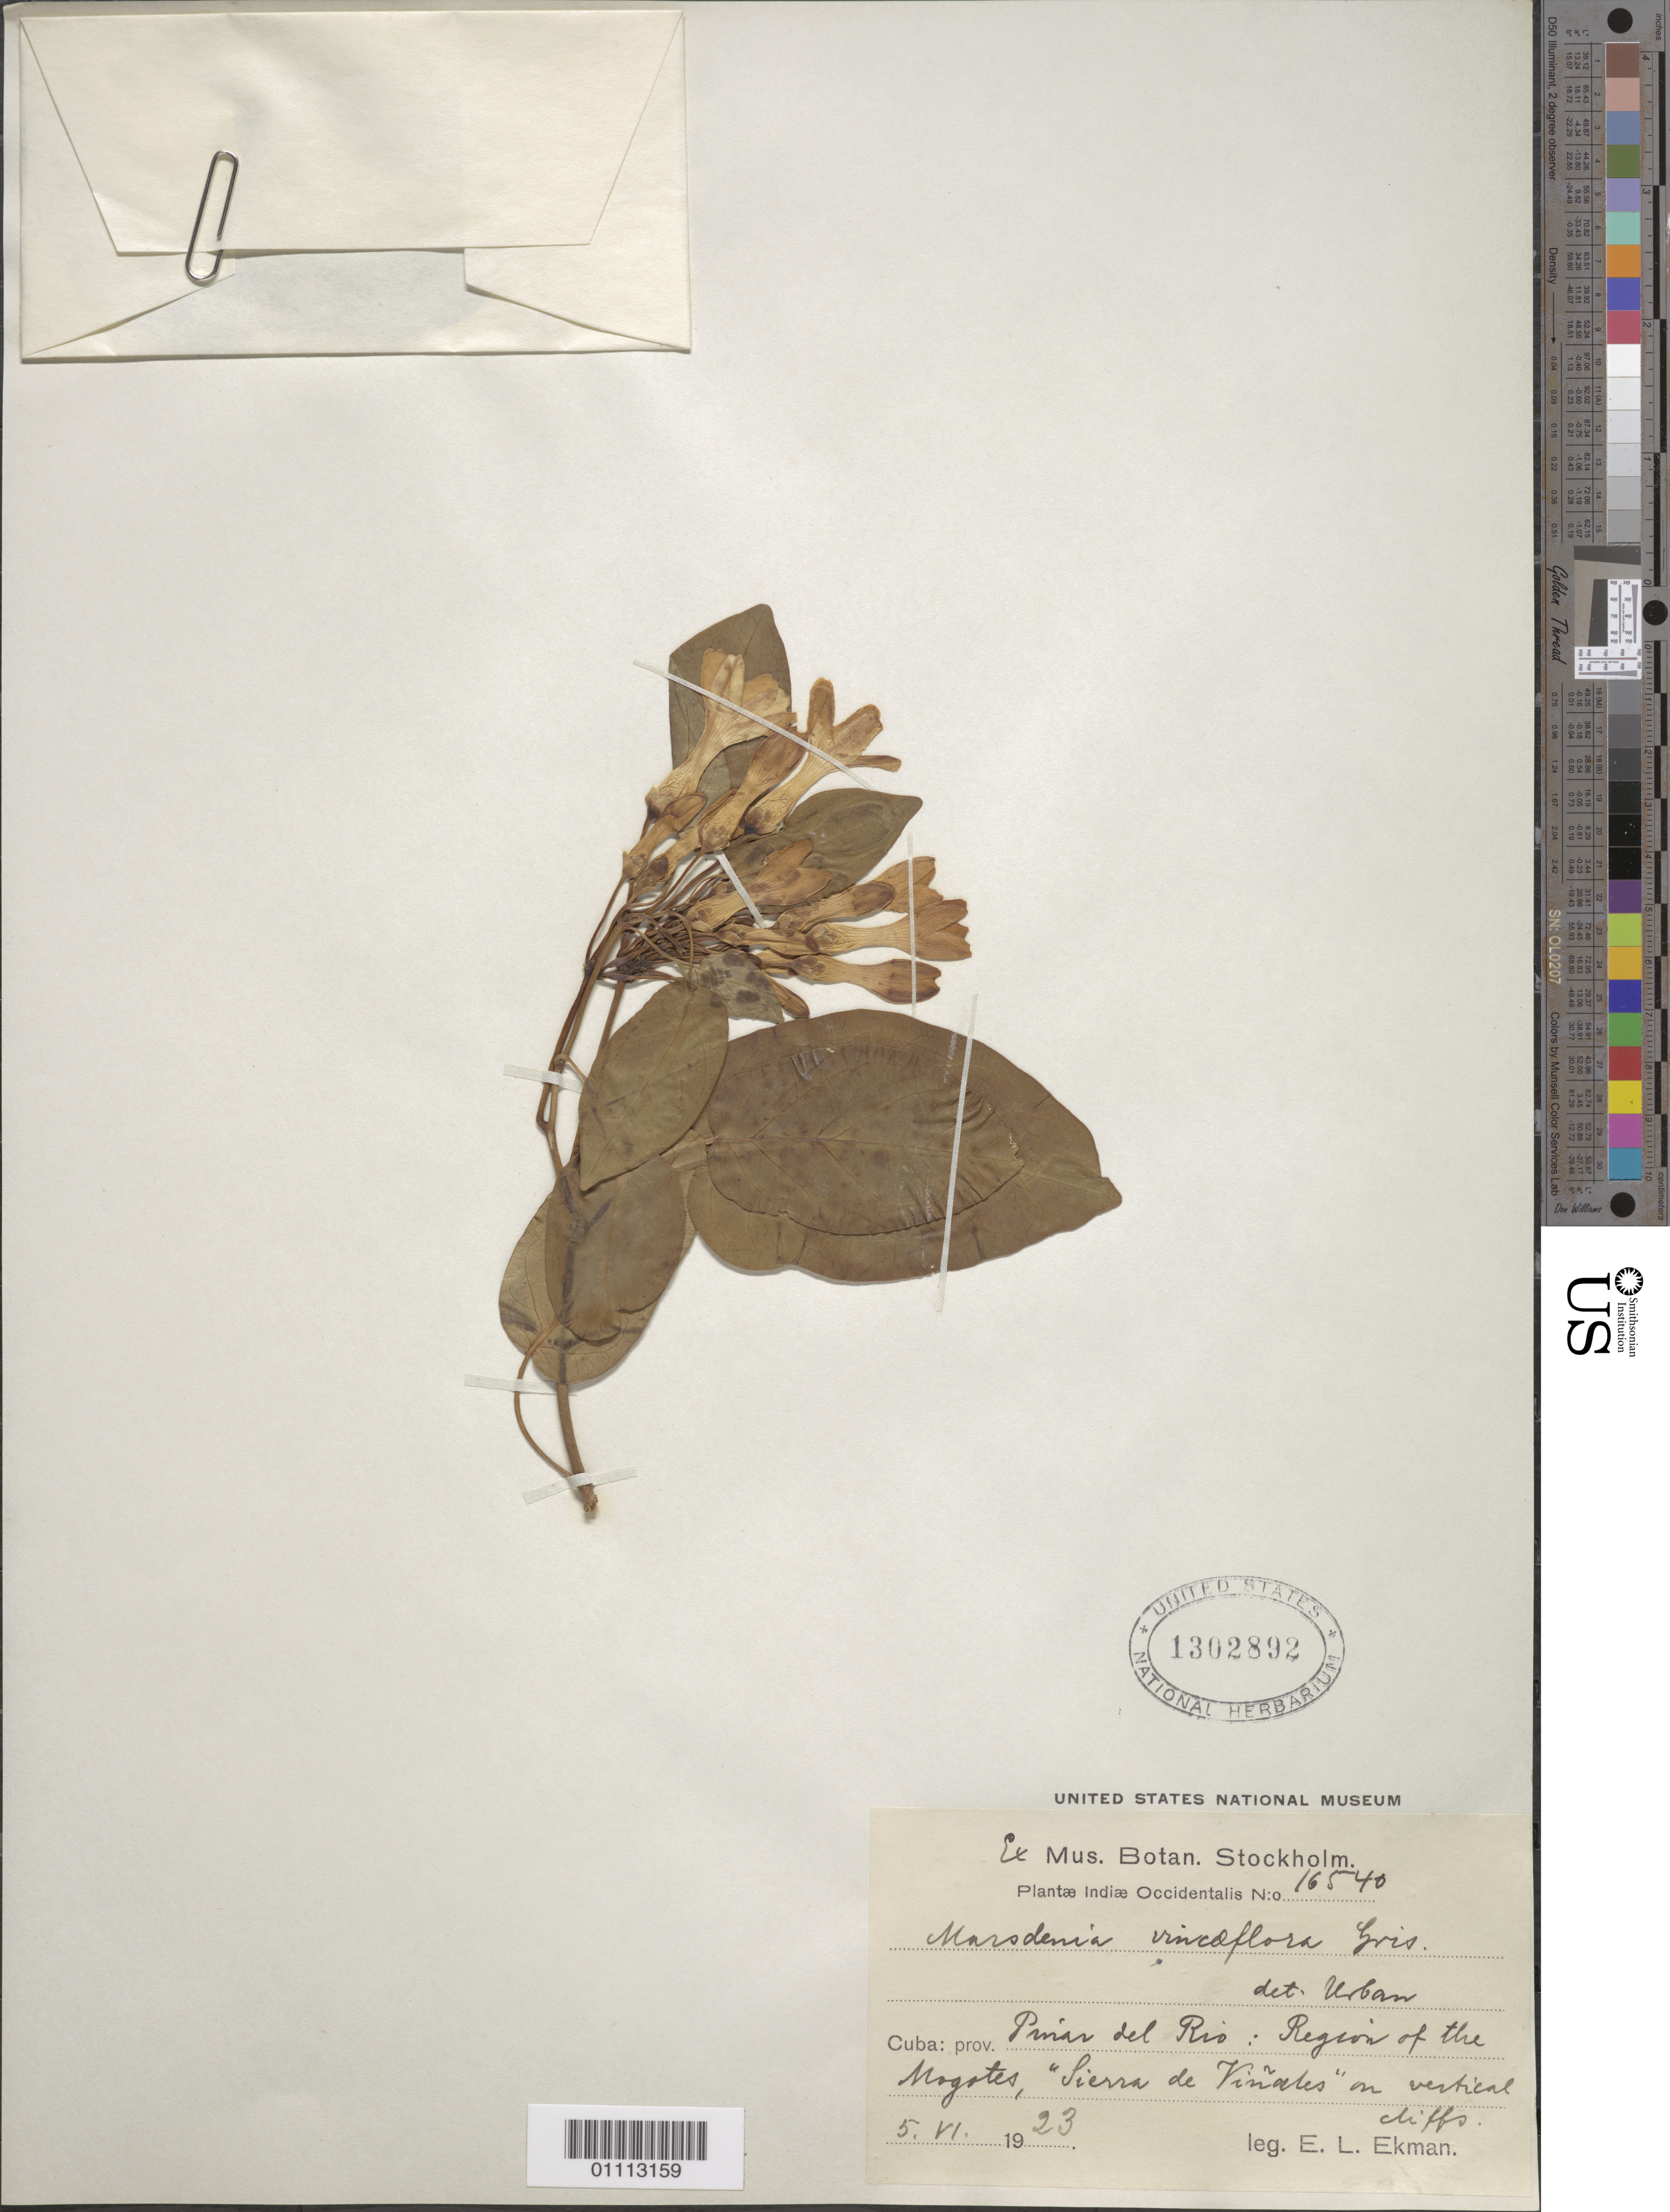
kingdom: Plantae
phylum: Tracheophyta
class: Magnoliopsida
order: Gentianales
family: Apocynaceae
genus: Marsdenia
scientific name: Marsdenia vinciflora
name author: Griseb.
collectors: E. L. Ekman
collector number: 16540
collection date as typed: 05 Jun 1923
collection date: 1923-06-05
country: Cuba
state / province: Pinar del Rio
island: Cuba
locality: Region of the Mogotes, "Sierra de Vinales" on vertical cliffs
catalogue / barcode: US 1302892